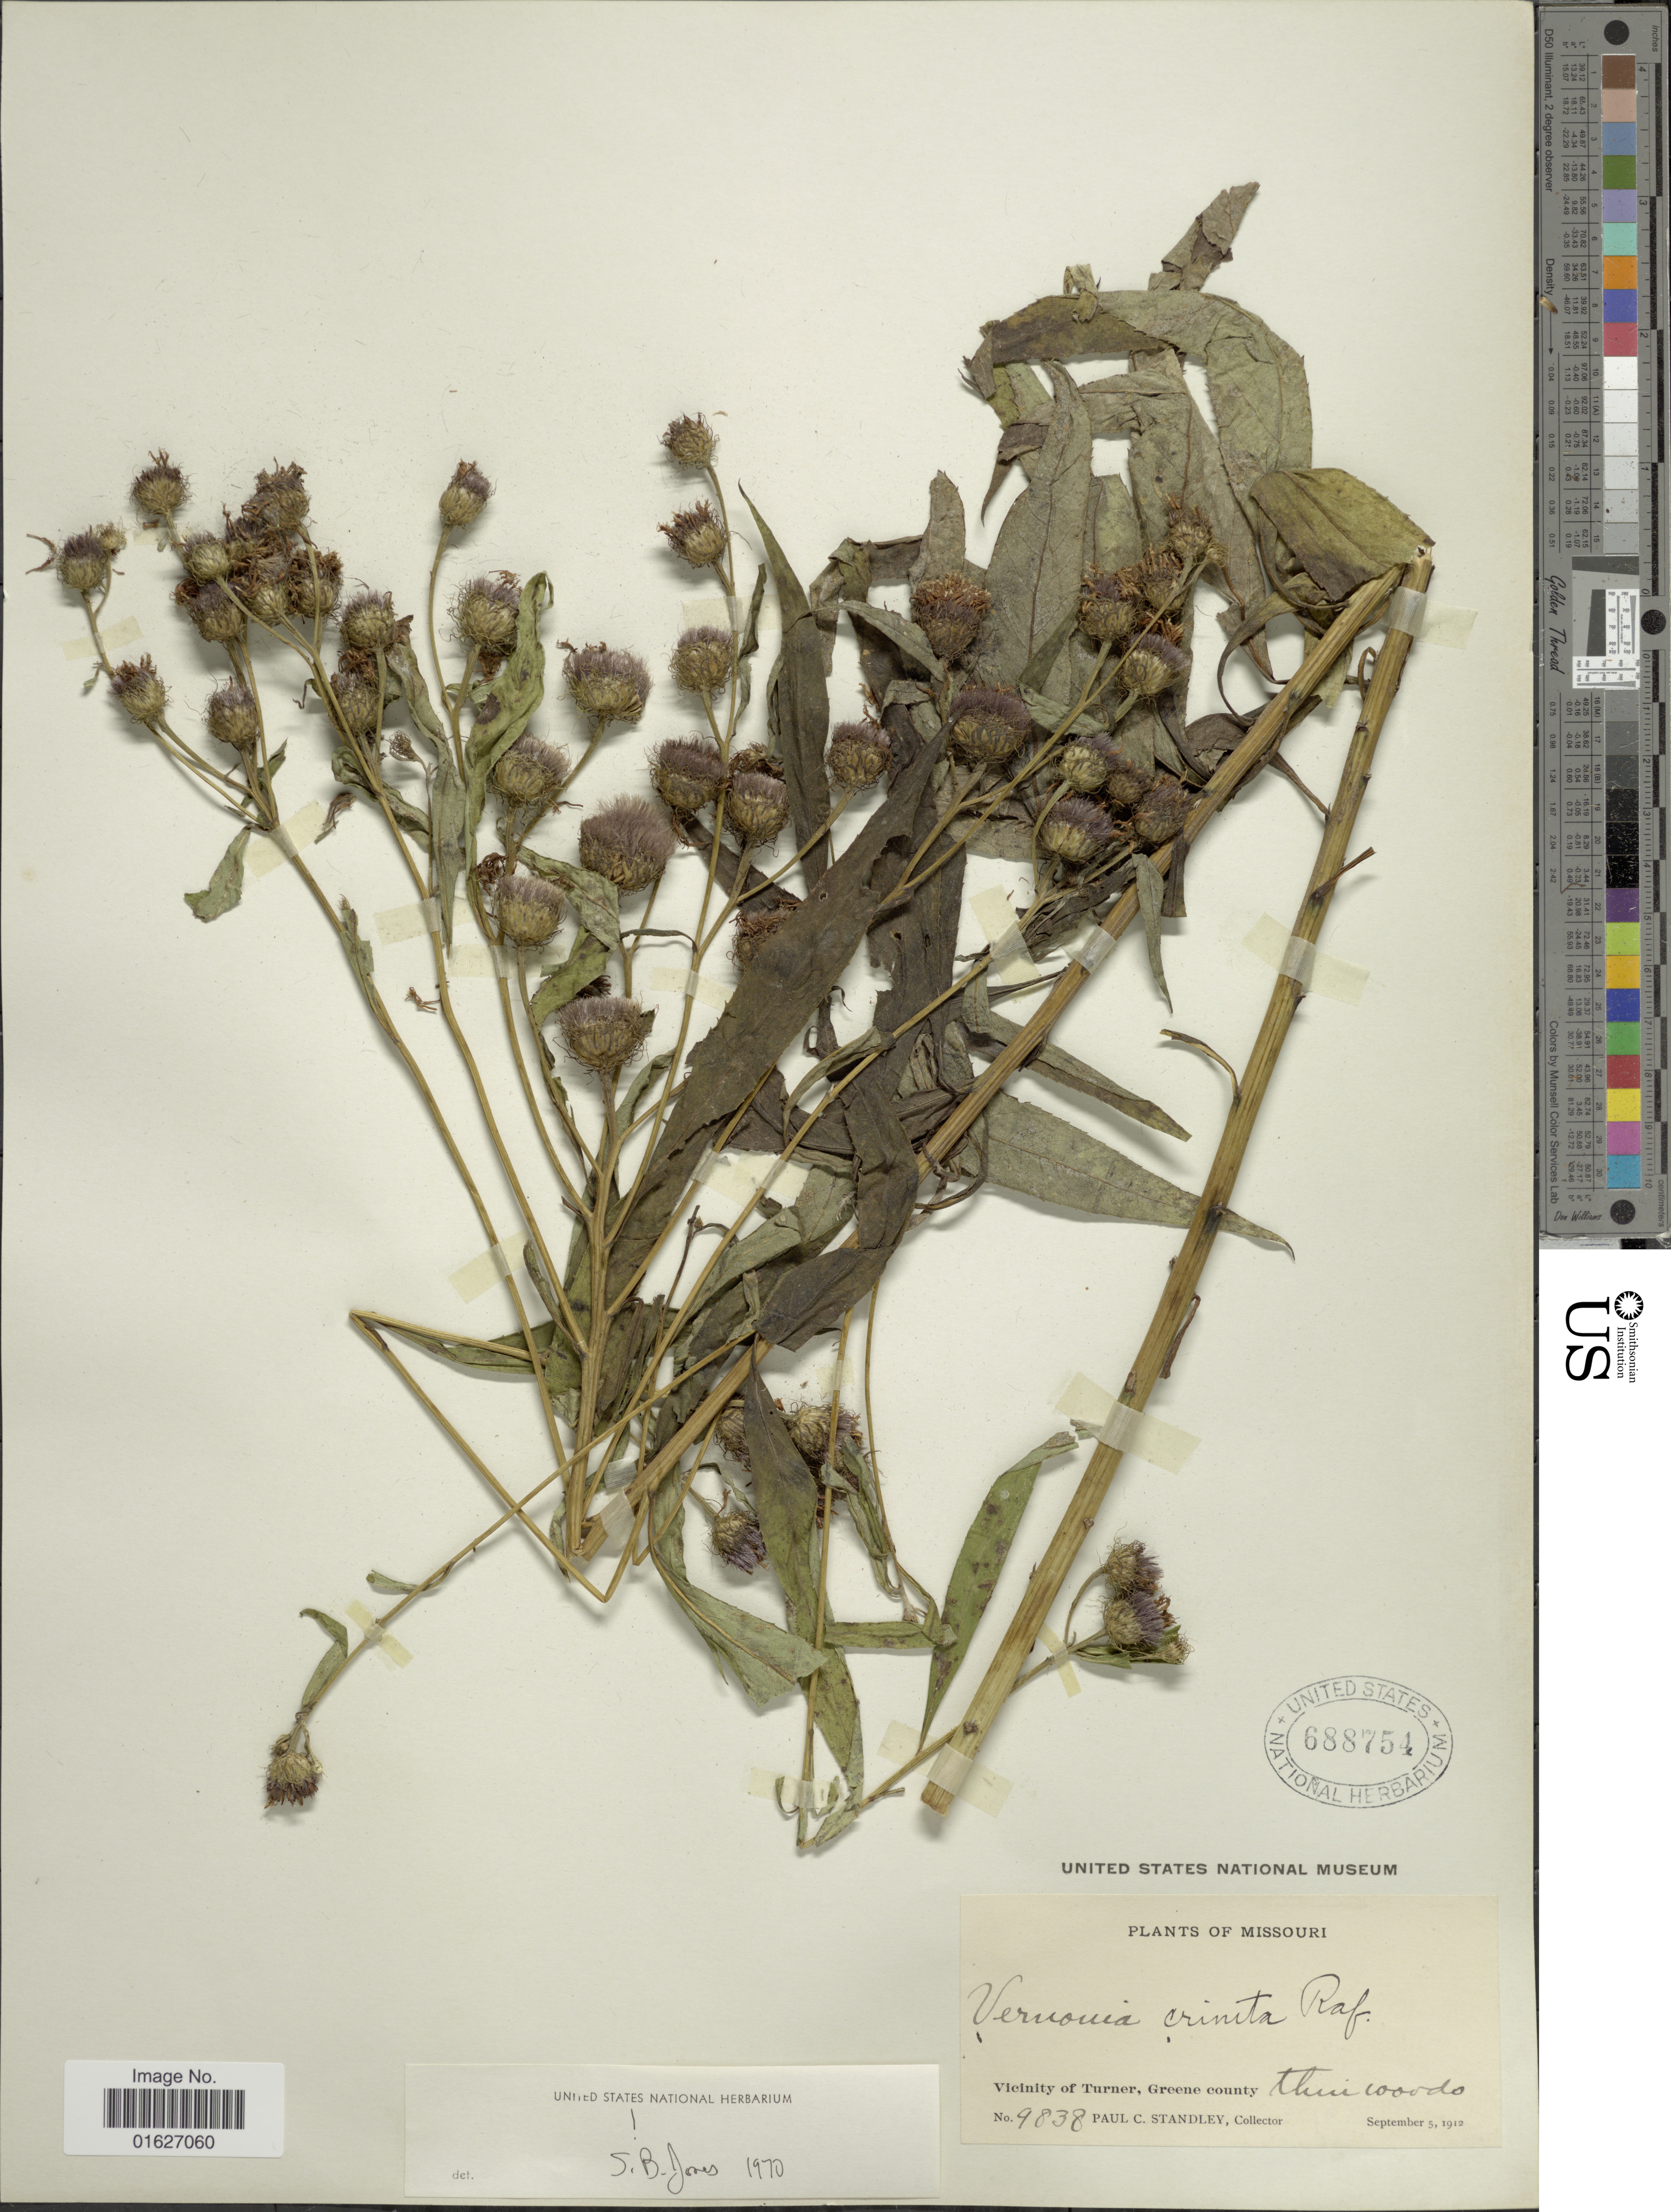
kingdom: Plantae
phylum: Tracheophyta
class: Magnoliopsida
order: Asterales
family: Asteraceae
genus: Vernonia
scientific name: Vernonia arkansana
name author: DC.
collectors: P. C. Standley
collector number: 9838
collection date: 1912-09-05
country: United States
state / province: Missouri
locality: Vicinity of Turner, Greene County.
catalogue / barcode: US 688754